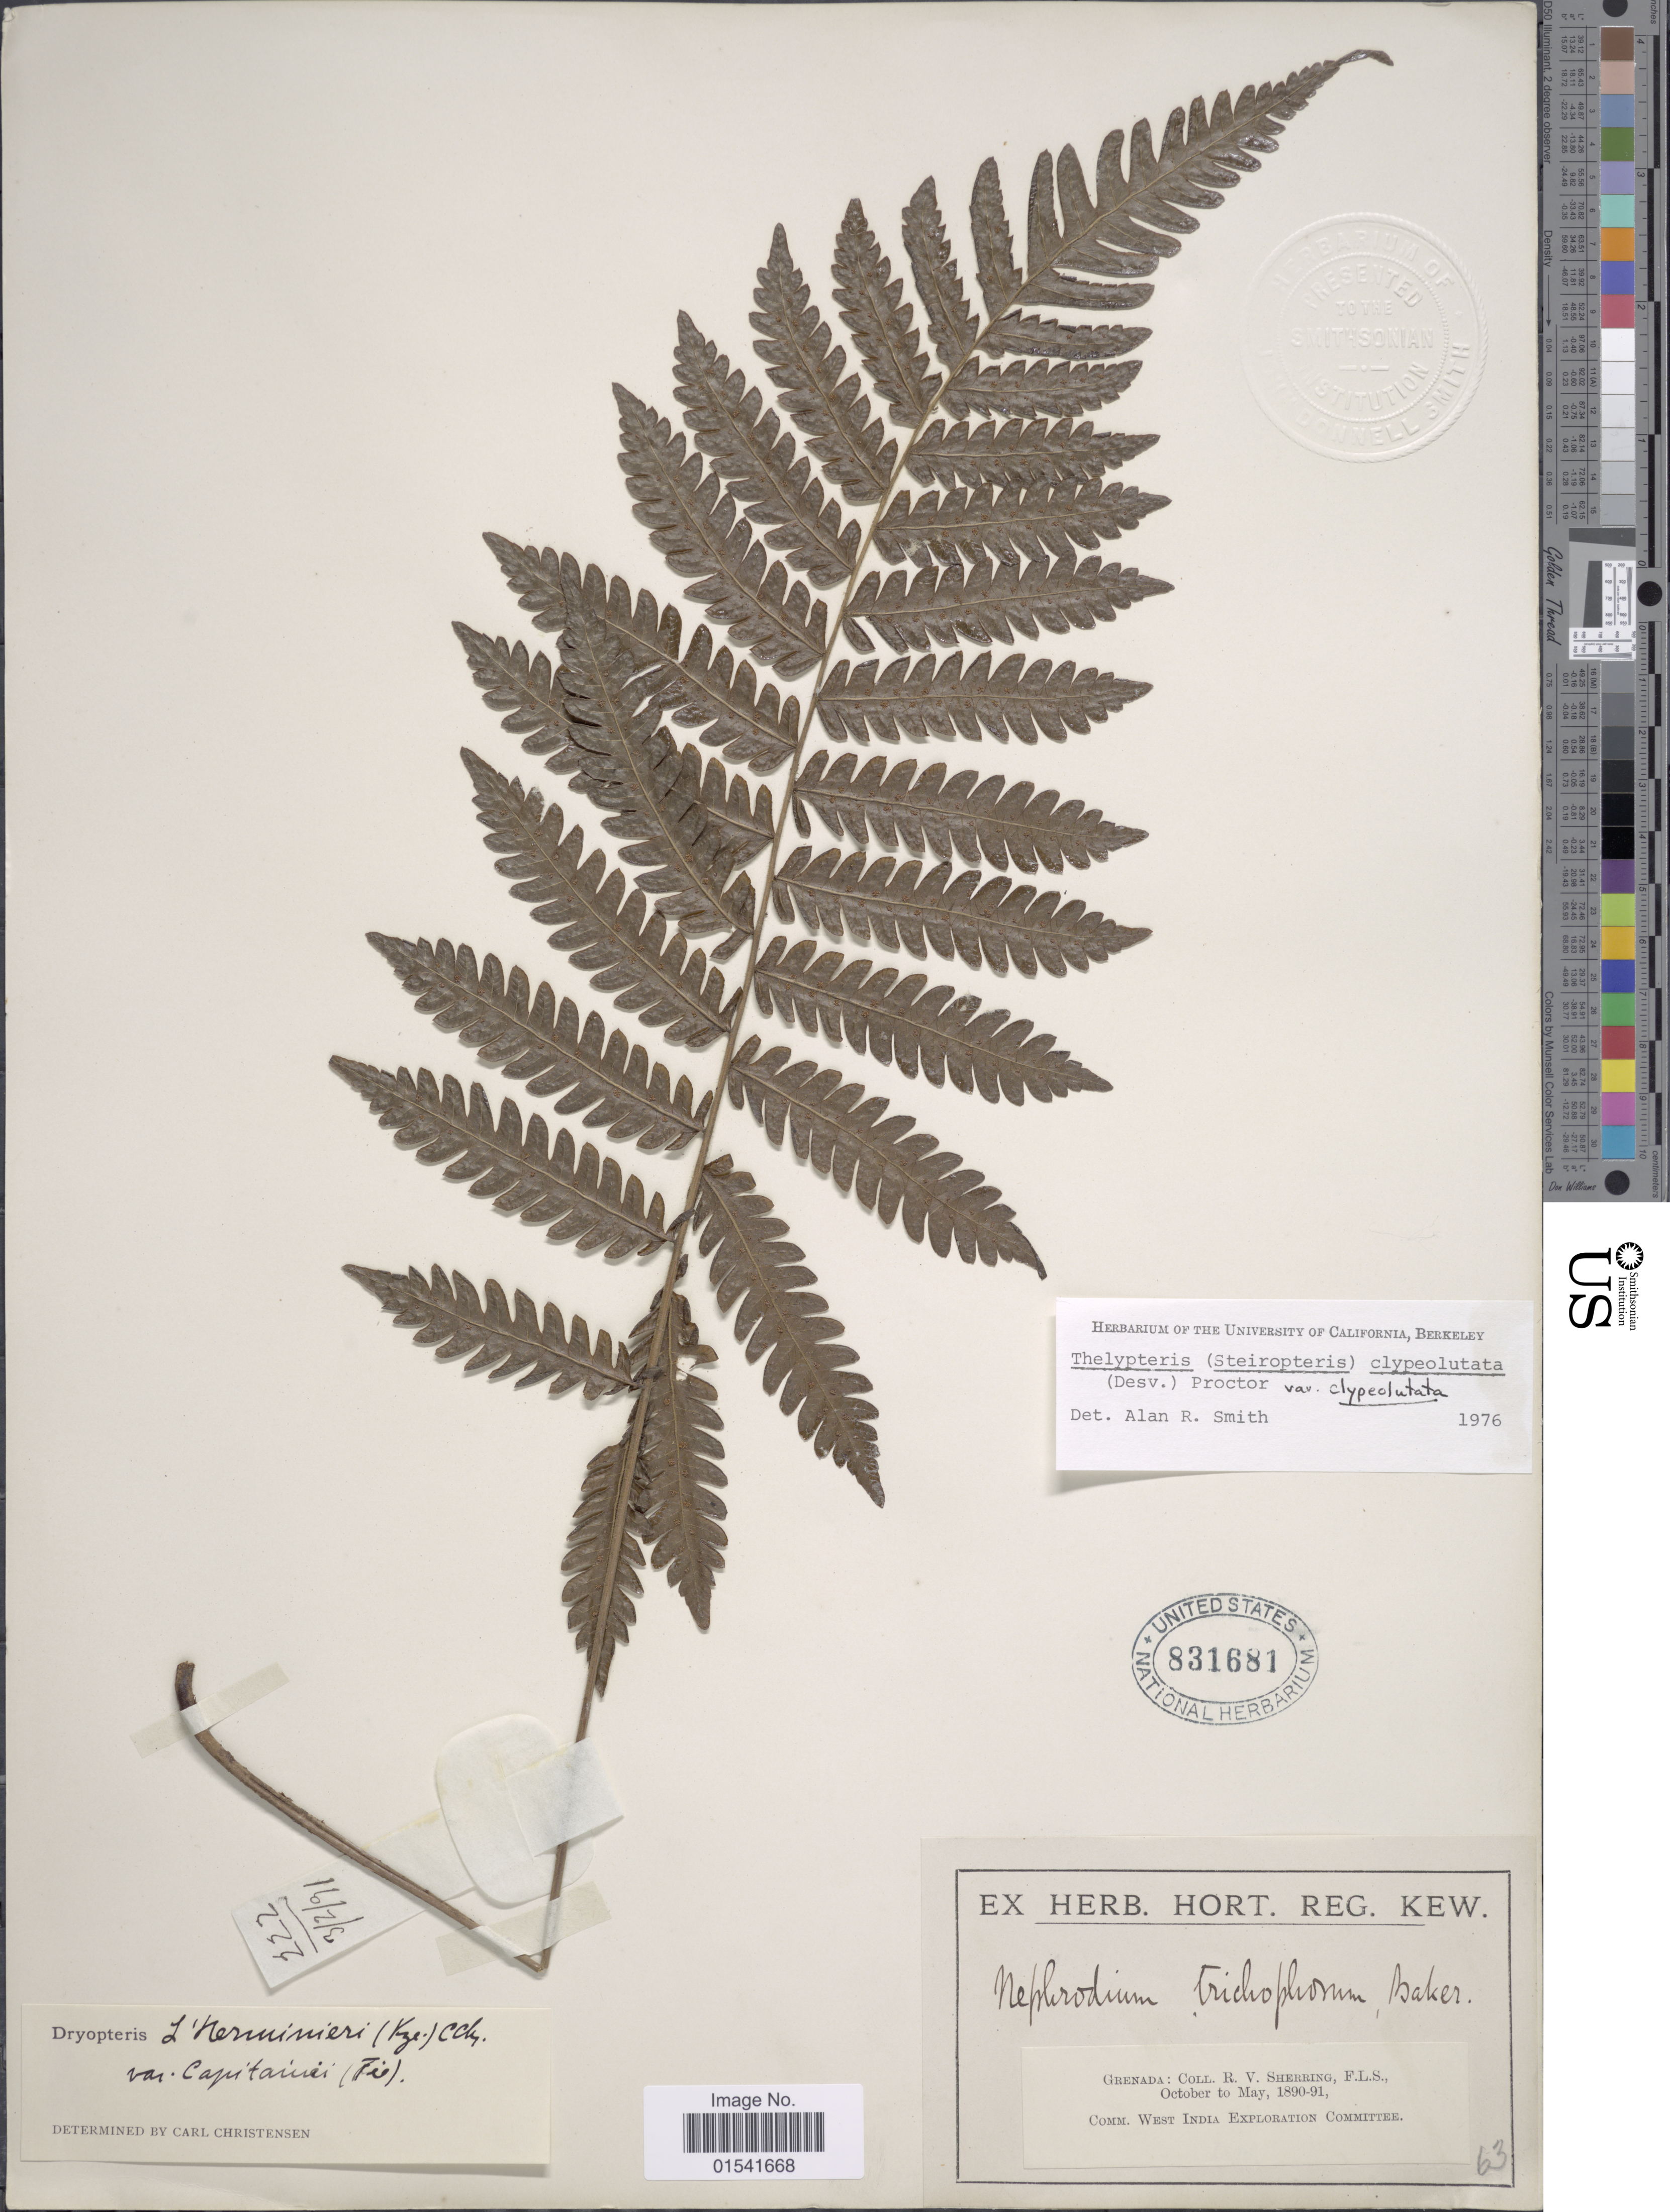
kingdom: Plantae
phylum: Tracheophyta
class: Polypodiopsida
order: Polypodiales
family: Thelypteridaceae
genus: Steiropteris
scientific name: Steiropteris clypeolutata var. clypeolutata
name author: (Desv.) Pic. Serm.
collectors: R. Sherring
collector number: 63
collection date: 1890-10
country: Grenada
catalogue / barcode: US 831681